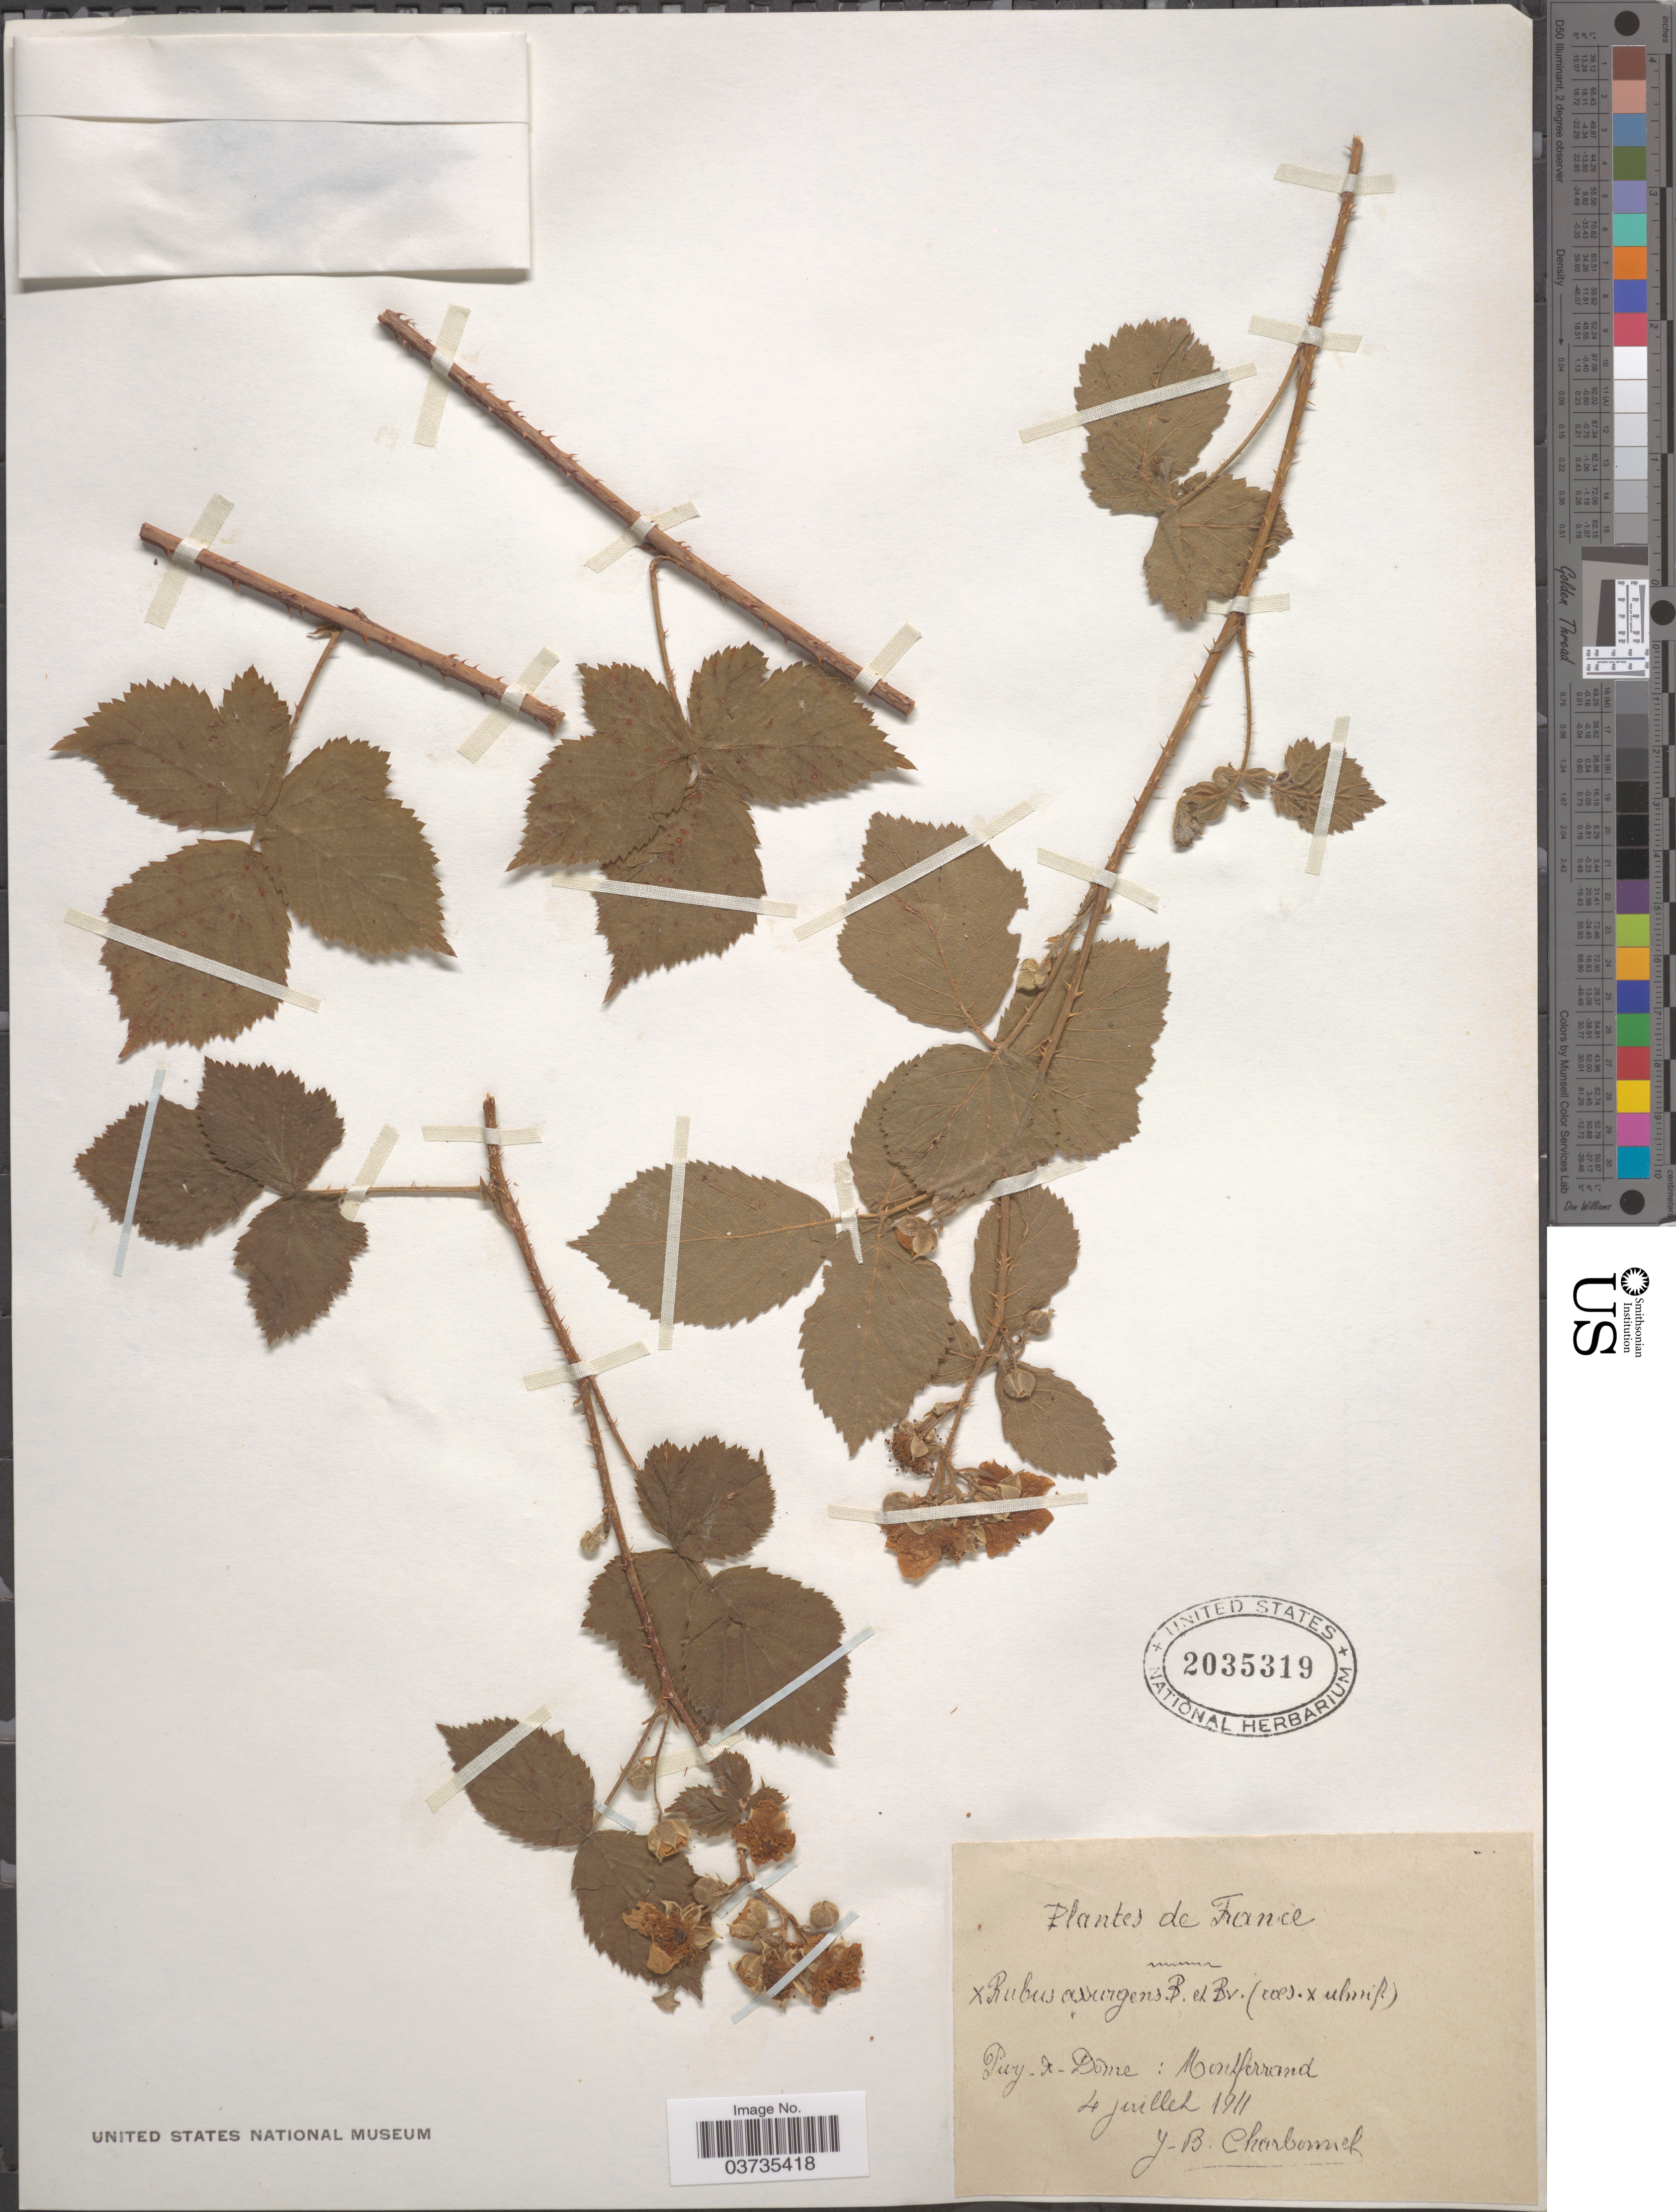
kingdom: Plantae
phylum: Tracheophyta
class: Magnoliopsida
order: Rosales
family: Rosaceae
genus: Rubus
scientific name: Rubus sp.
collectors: J. Charbonnel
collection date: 1911-07-04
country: France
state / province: Auvergne-Rhône-Alpes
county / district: Puy-de-Dôme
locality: Puy-de-Dôme: Montferrand.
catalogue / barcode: US 2035319